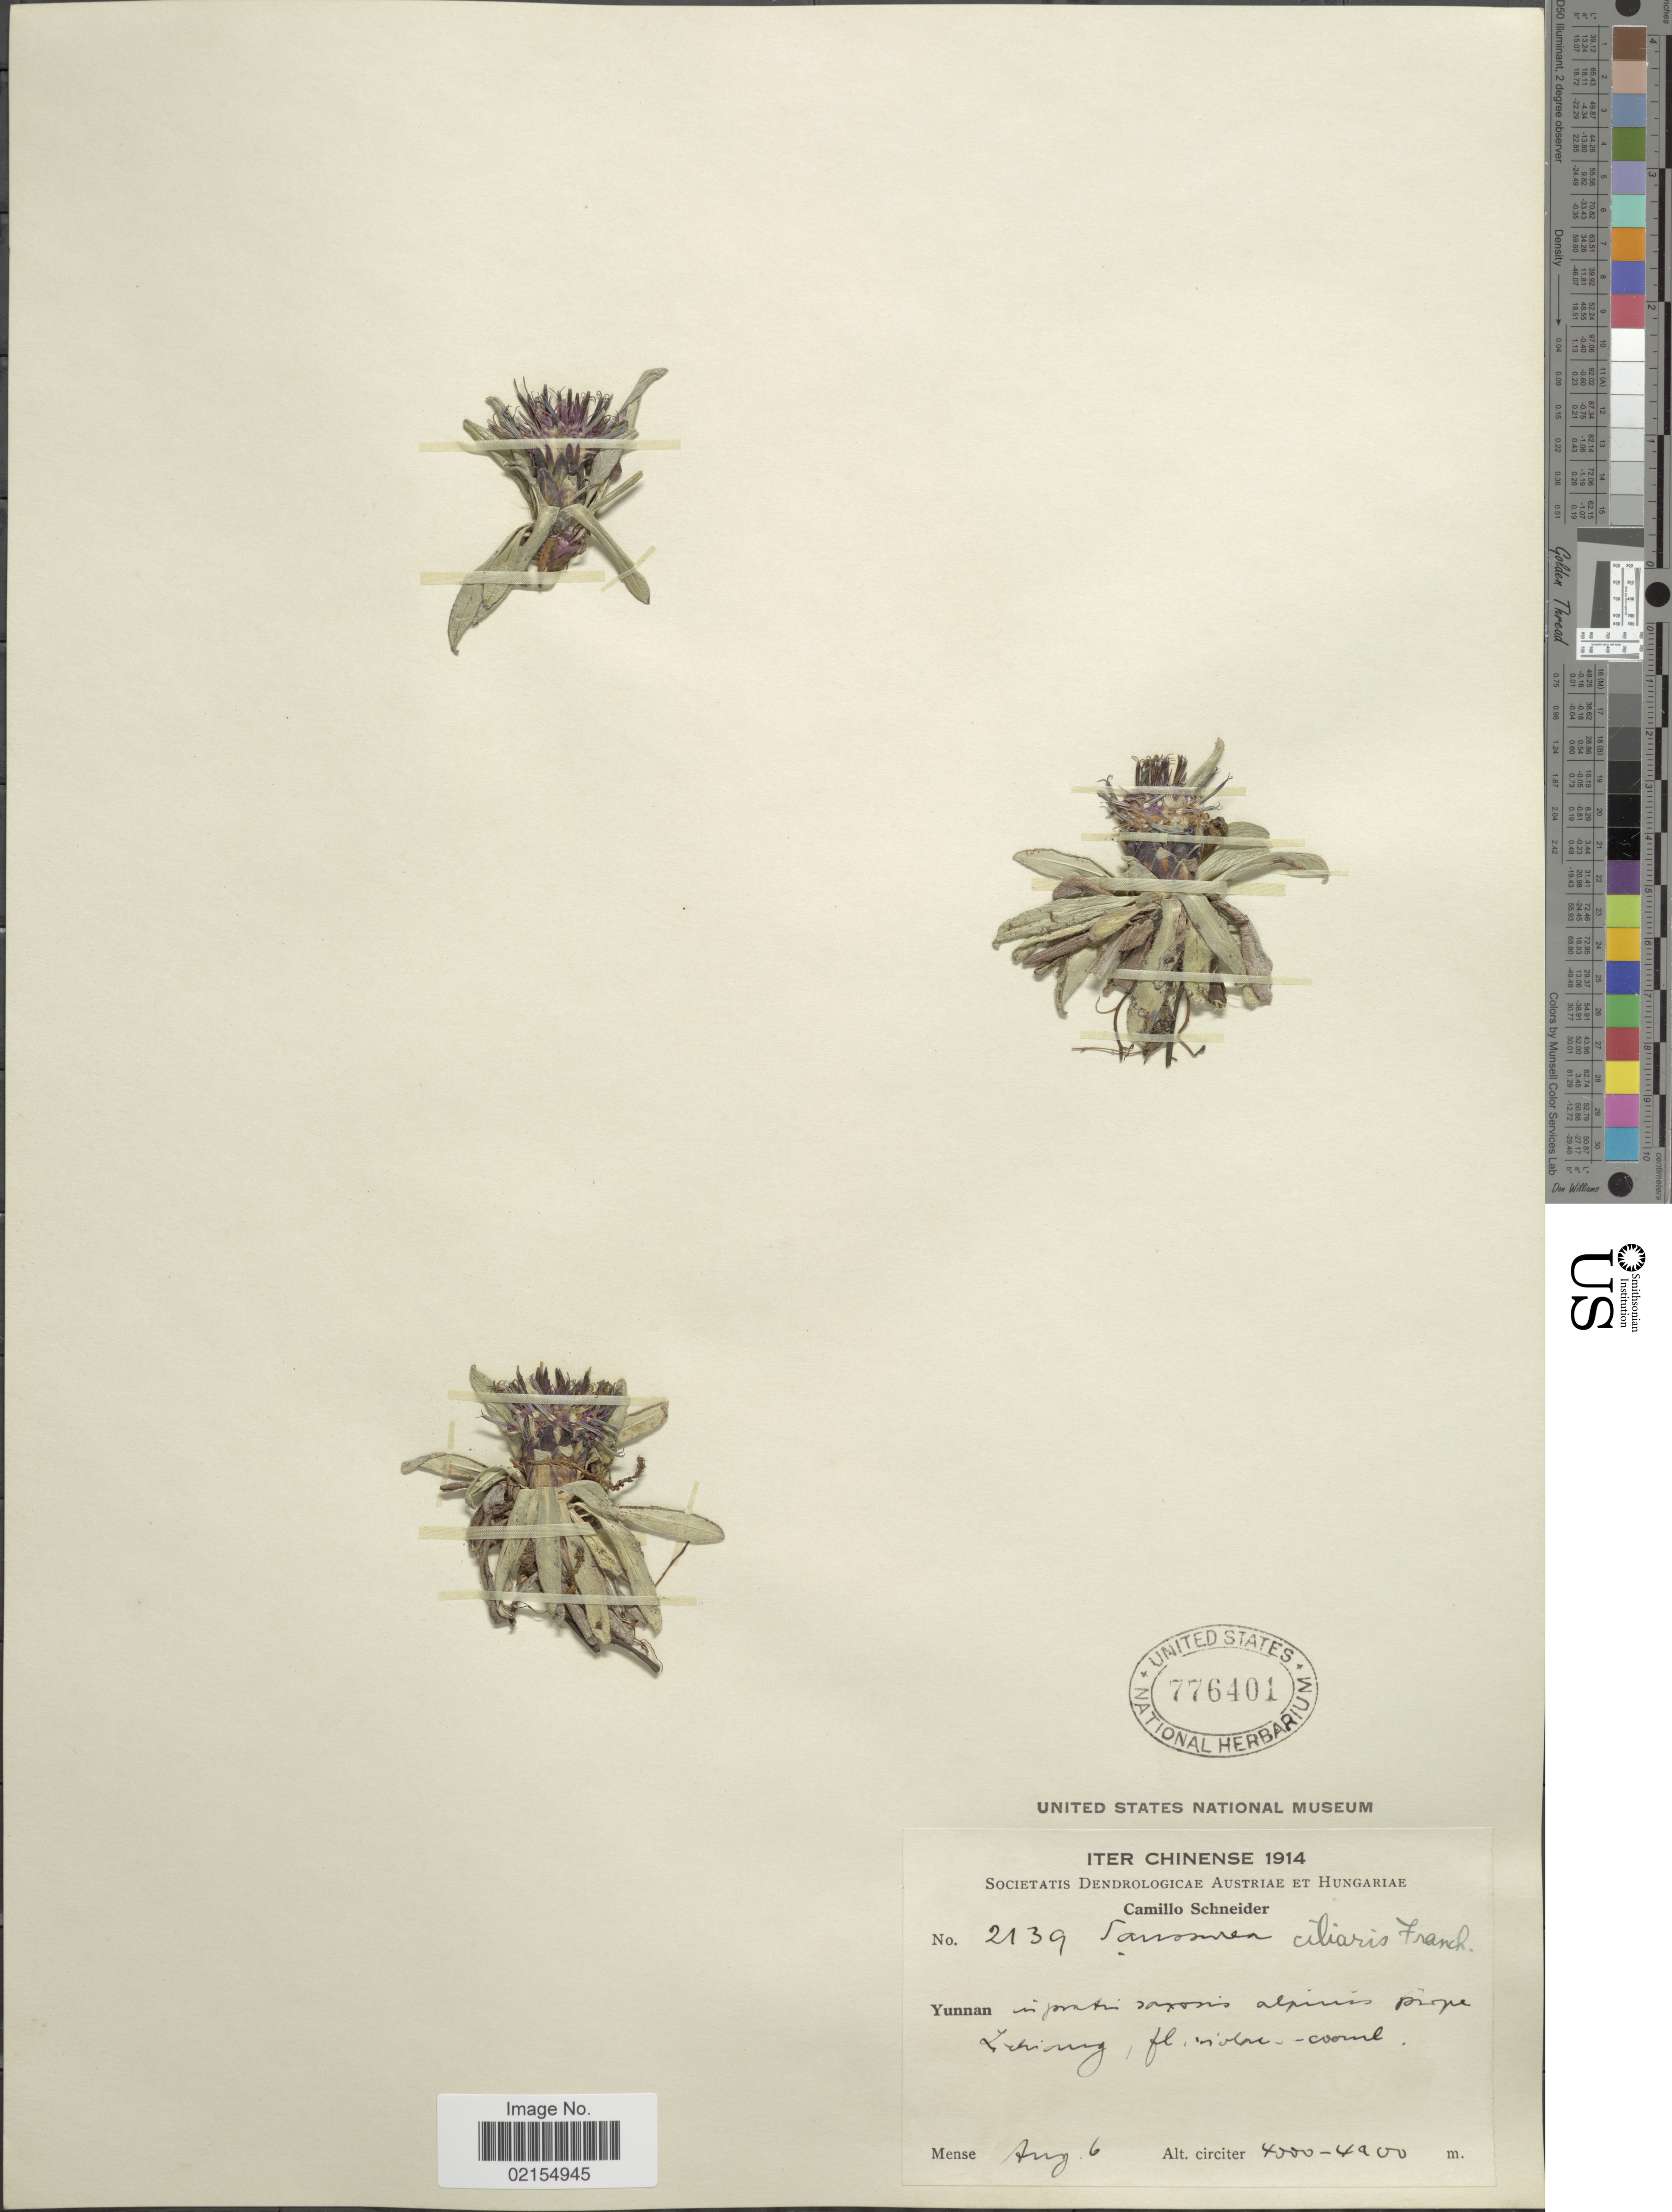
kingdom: Plantae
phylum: Tracheophyta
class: Magnoliopsida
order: Asterales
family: Asteraceae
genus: Saussurea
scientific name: Saussurea ciliaris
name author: Franch.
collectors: C. K. Schneider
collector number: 2139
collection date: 1914-08-06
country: China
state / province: Yunnan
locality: Iter Chinense, Yunnan, in pratis saonis alpinis prope Lichiang, fl. invlore, cound [interpreted]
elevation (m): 4000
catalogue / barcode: US 776401